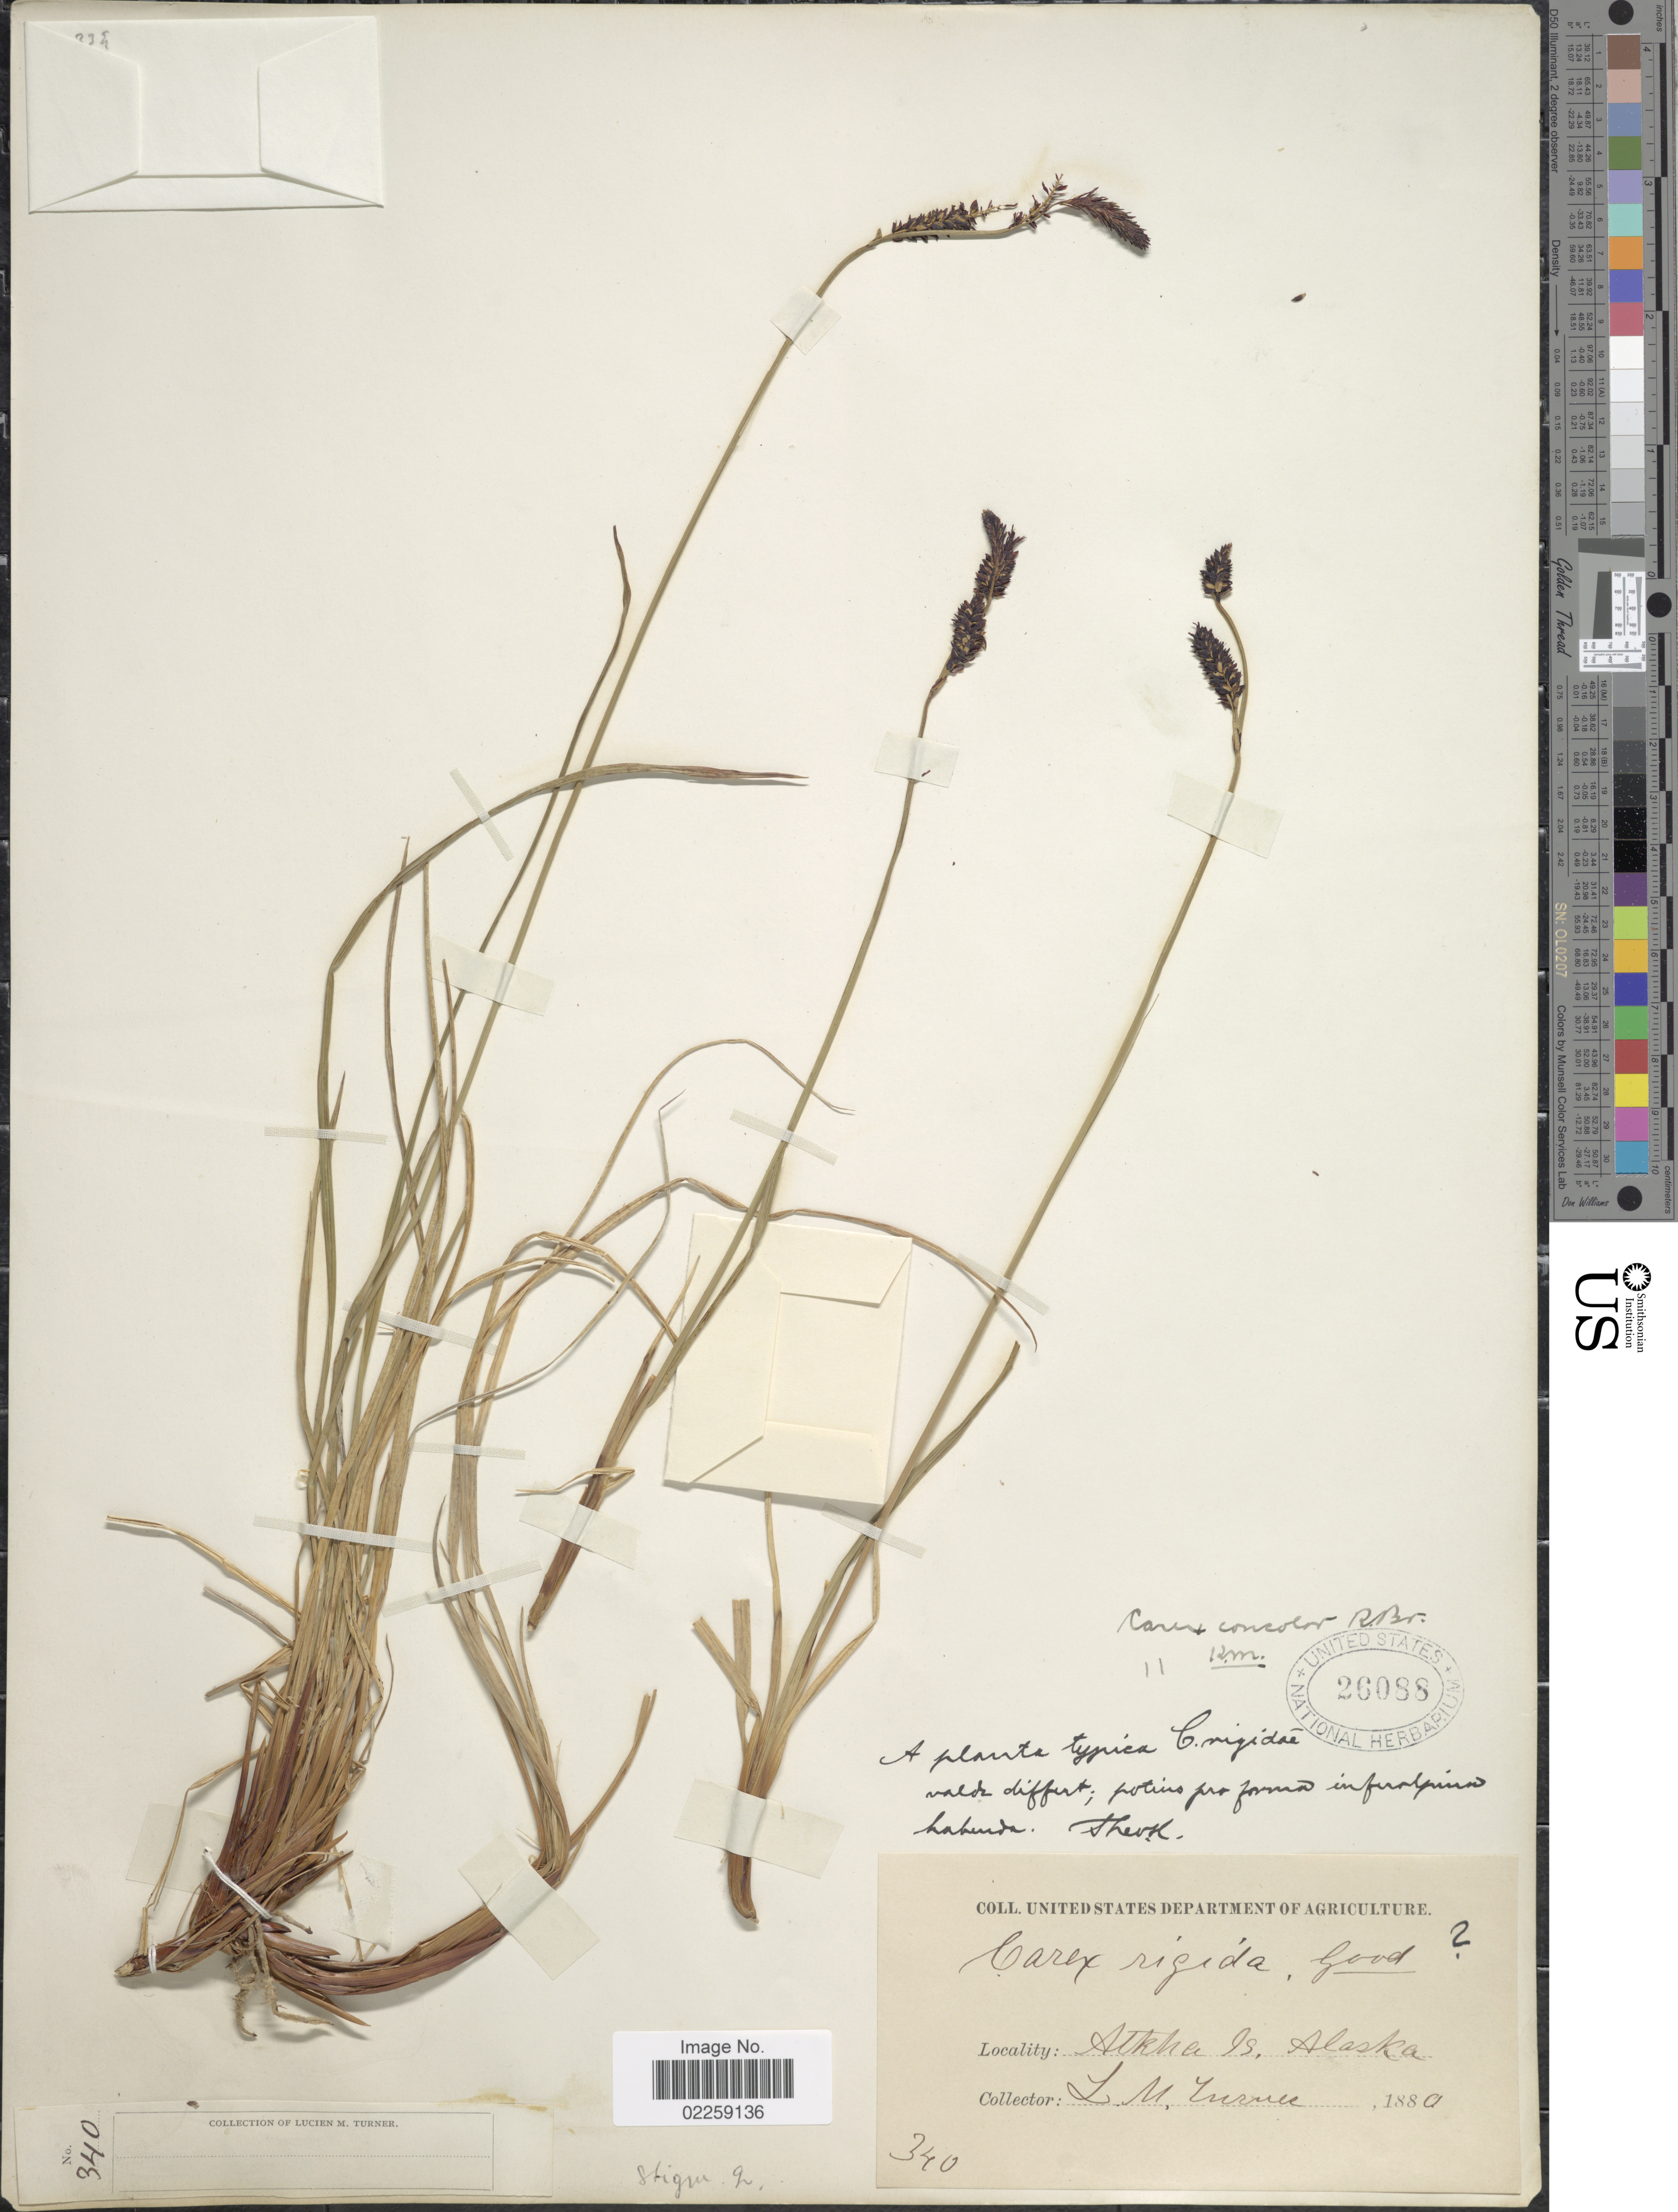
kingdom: Plantae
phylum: Tracheophyta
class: Liliopsida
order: Poales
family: Cyperaceae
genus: Carex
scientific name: Carex bigelowii subsp. lugens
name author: (Holm) T.V. Egorova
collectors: L. M. Turner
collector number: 340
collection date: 1880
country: United States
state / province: Alaska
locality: Atkha Is.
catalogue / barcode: US 26088